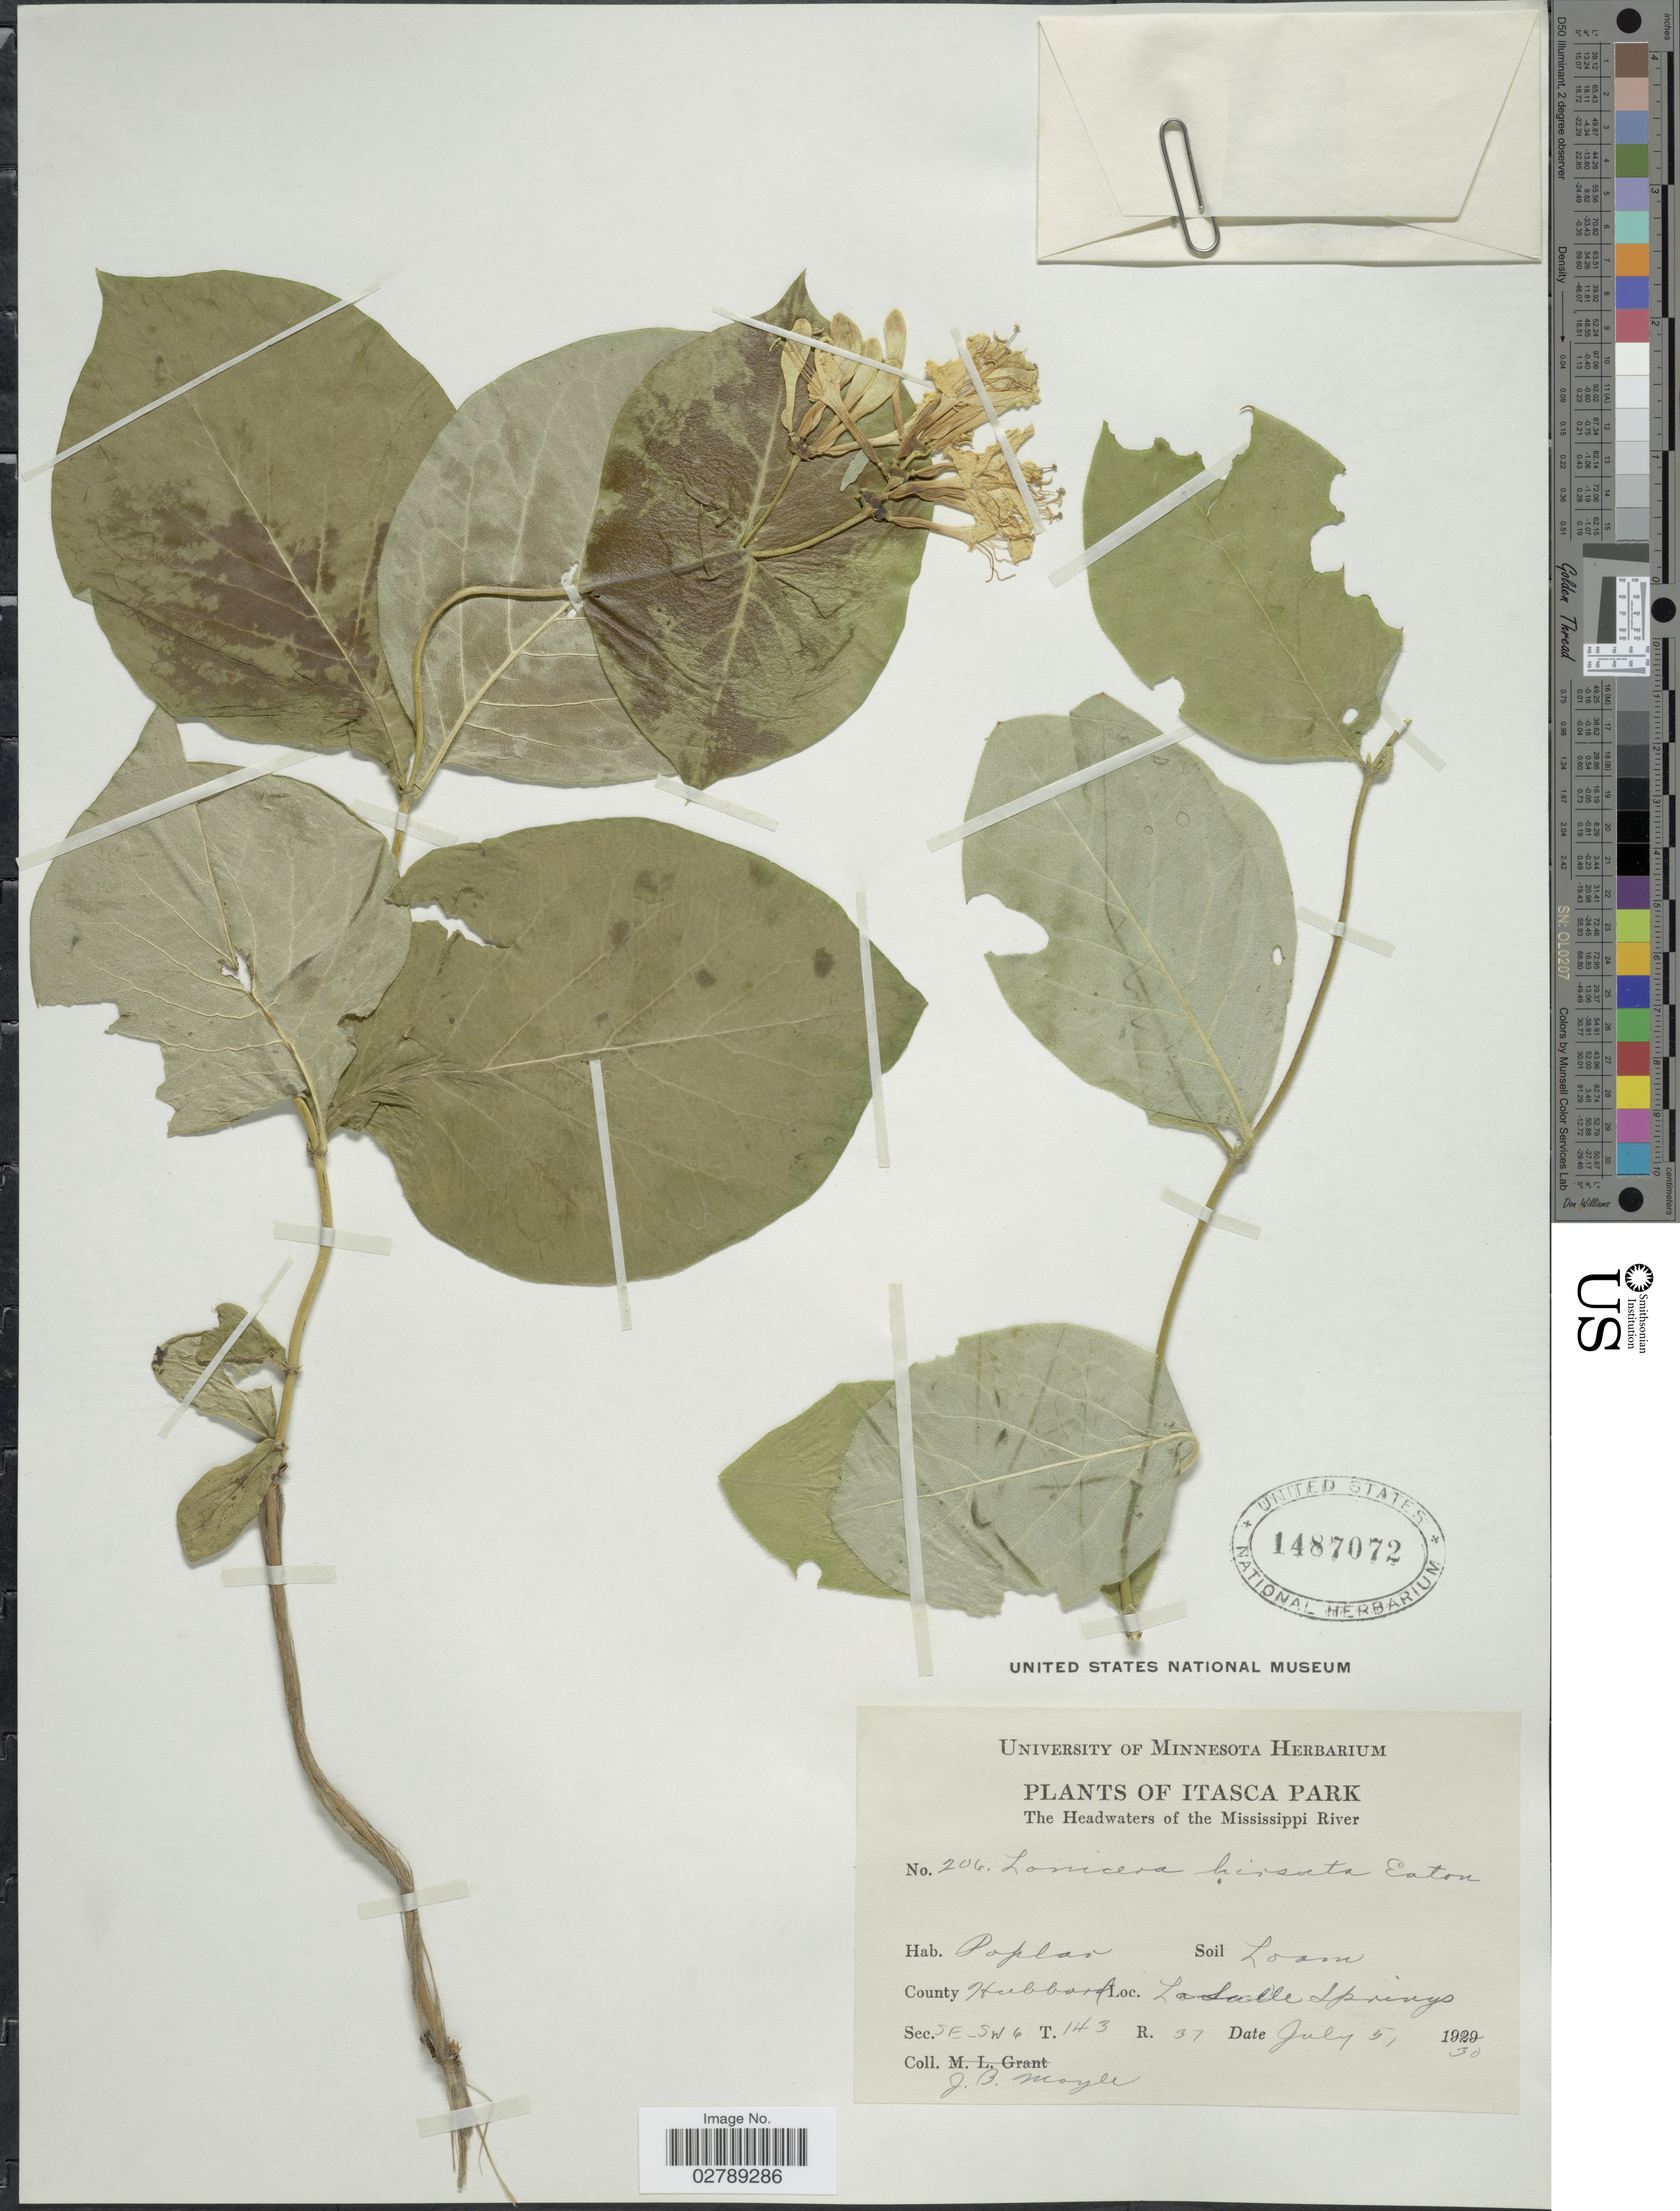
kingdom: Plantae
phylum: Tracheophyta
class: Magnoliopsida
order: Dipsacales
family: Caprifoliaceae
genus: Lonicera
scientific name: Lonicera hirsuta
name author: Eaton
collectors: J. Moyle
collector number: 206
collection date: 1930-07-05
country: United States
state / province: Minnesota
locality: Itasca Park. The Headwaters of the Mississippi River. Poplar. County Hubbard. La Salle Springs. Sec. SE-SW 6. T. 143. R. 37.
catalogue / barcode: US 1487072